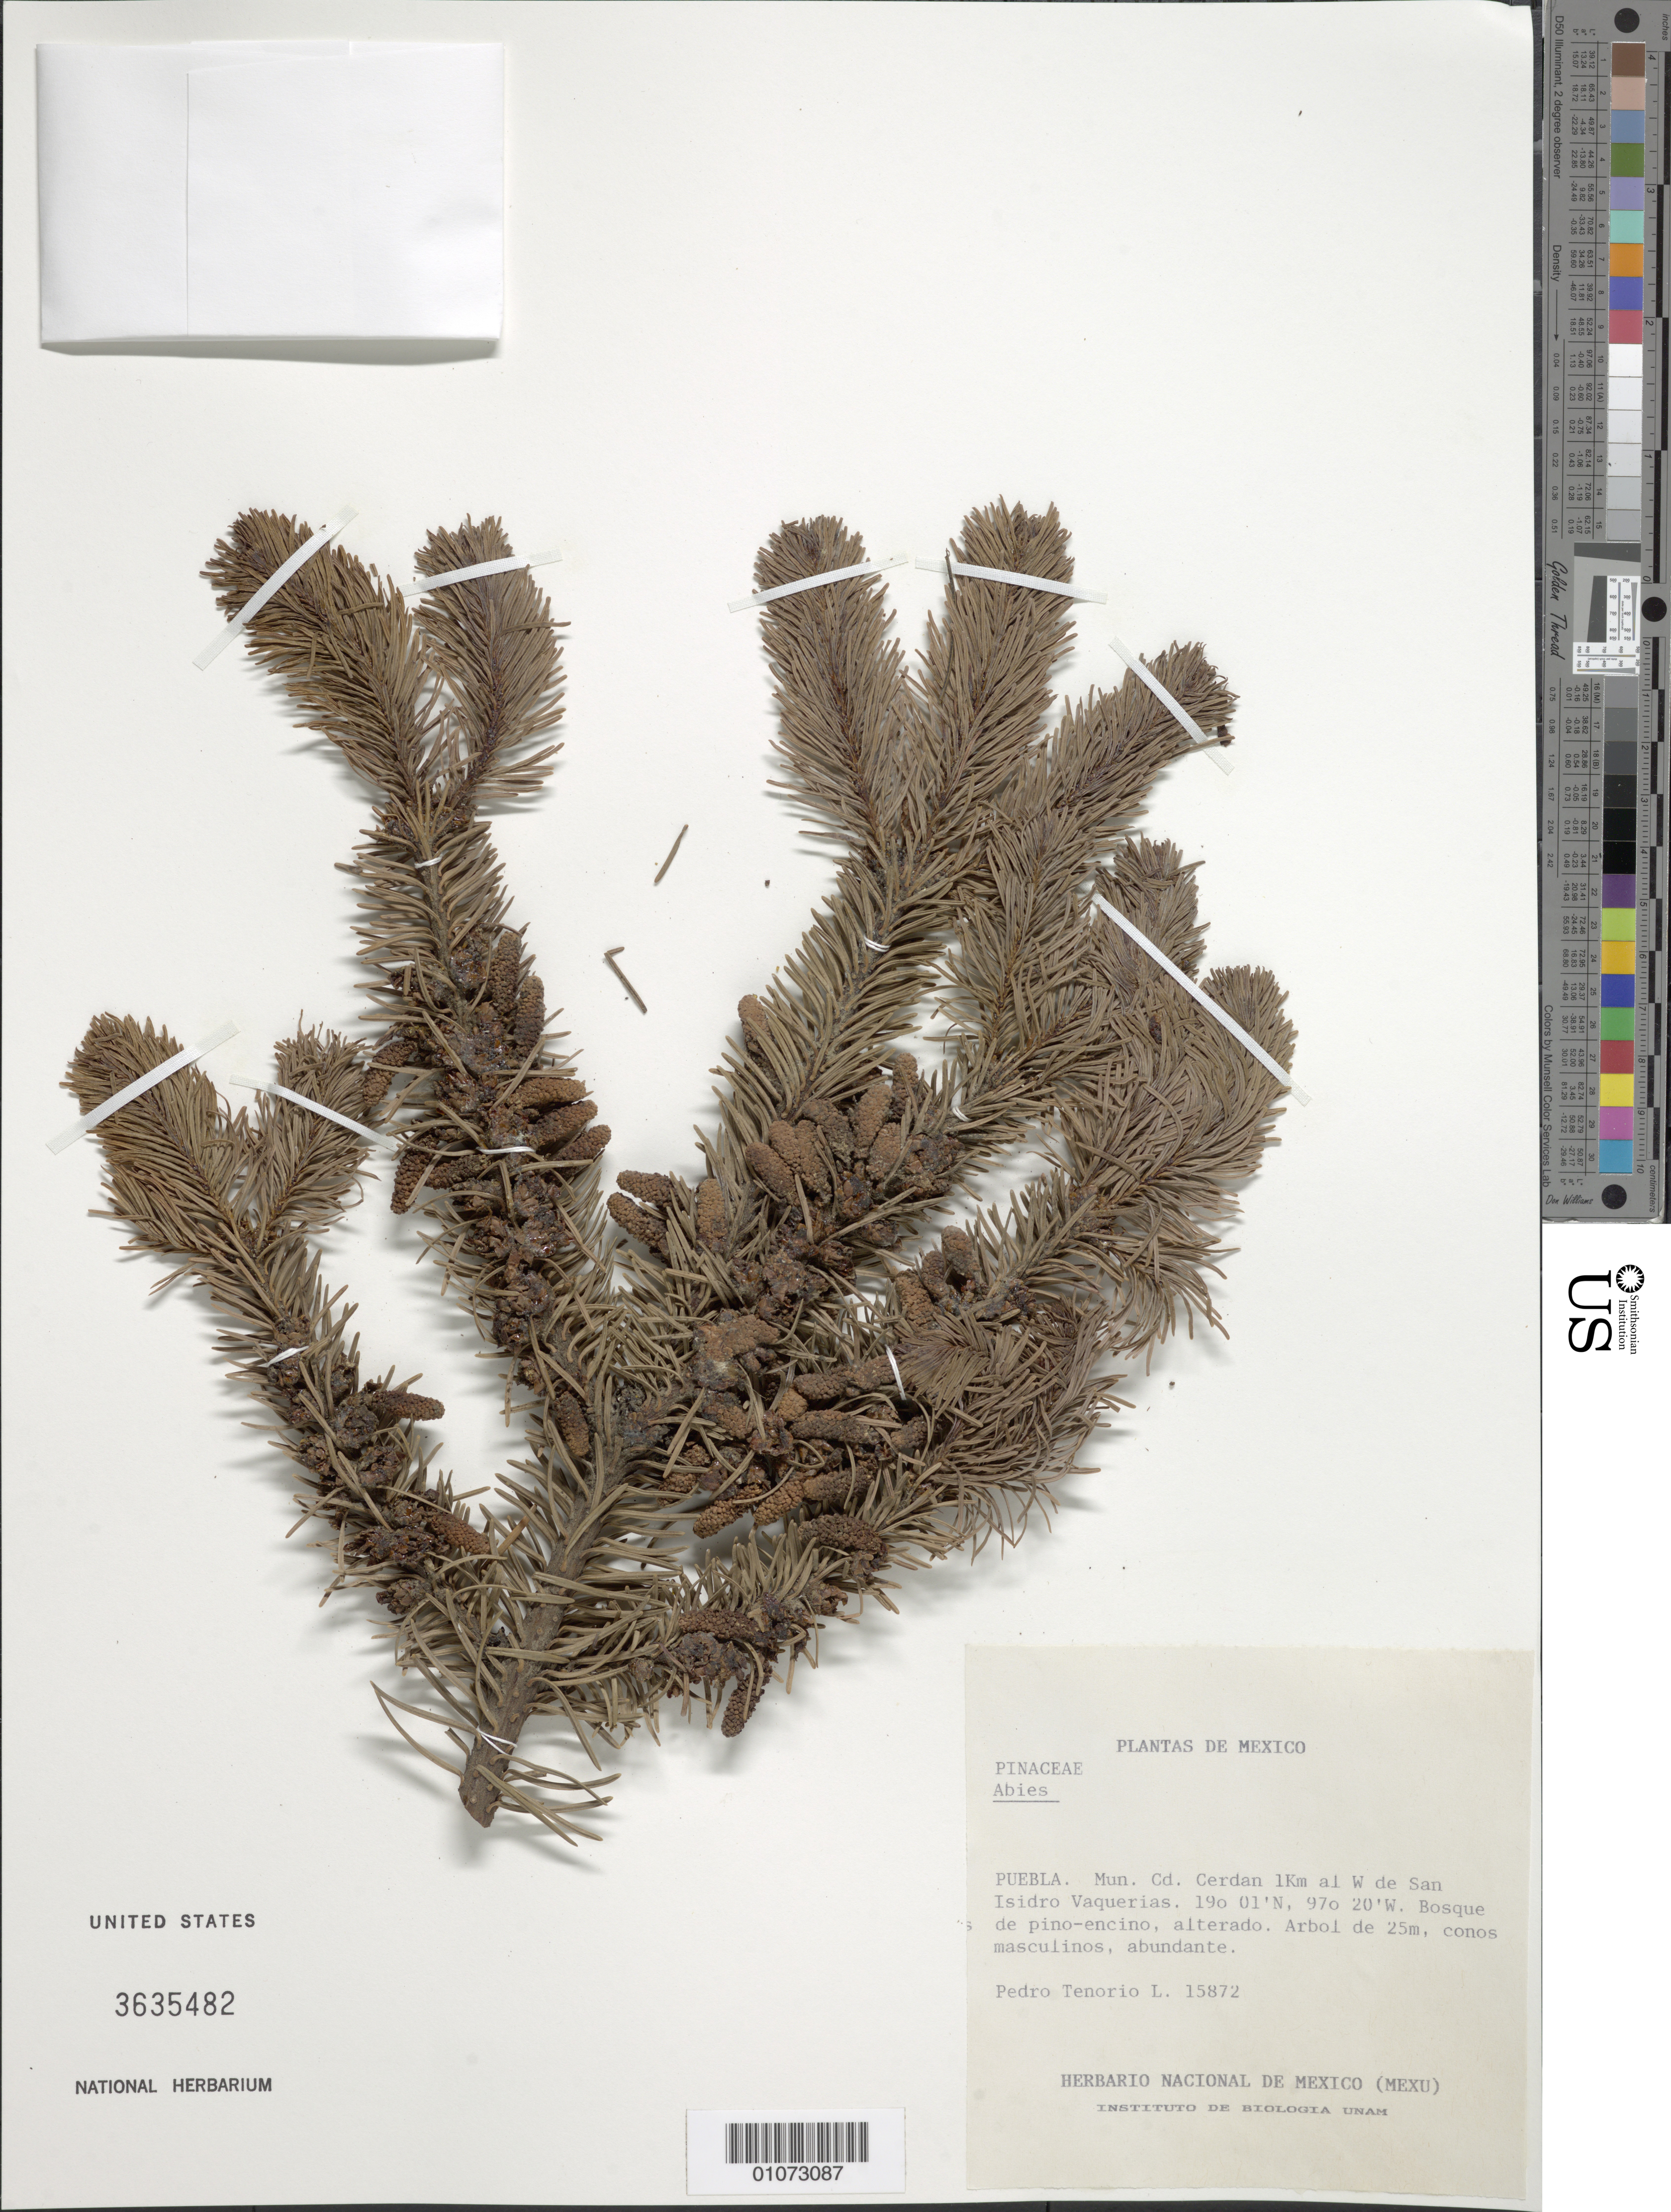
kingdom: Plantae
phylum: Tracheophyta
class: Pinopsida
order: Pinales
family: Pinaceae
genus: Abies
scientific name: Abies sp.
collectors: P. Tenorio L.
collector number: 15872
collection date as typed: s.d.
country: Mexico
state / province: Puebla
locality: Cerdan 1km al W de San Isidro Vaquerias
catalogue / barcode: US 3635482